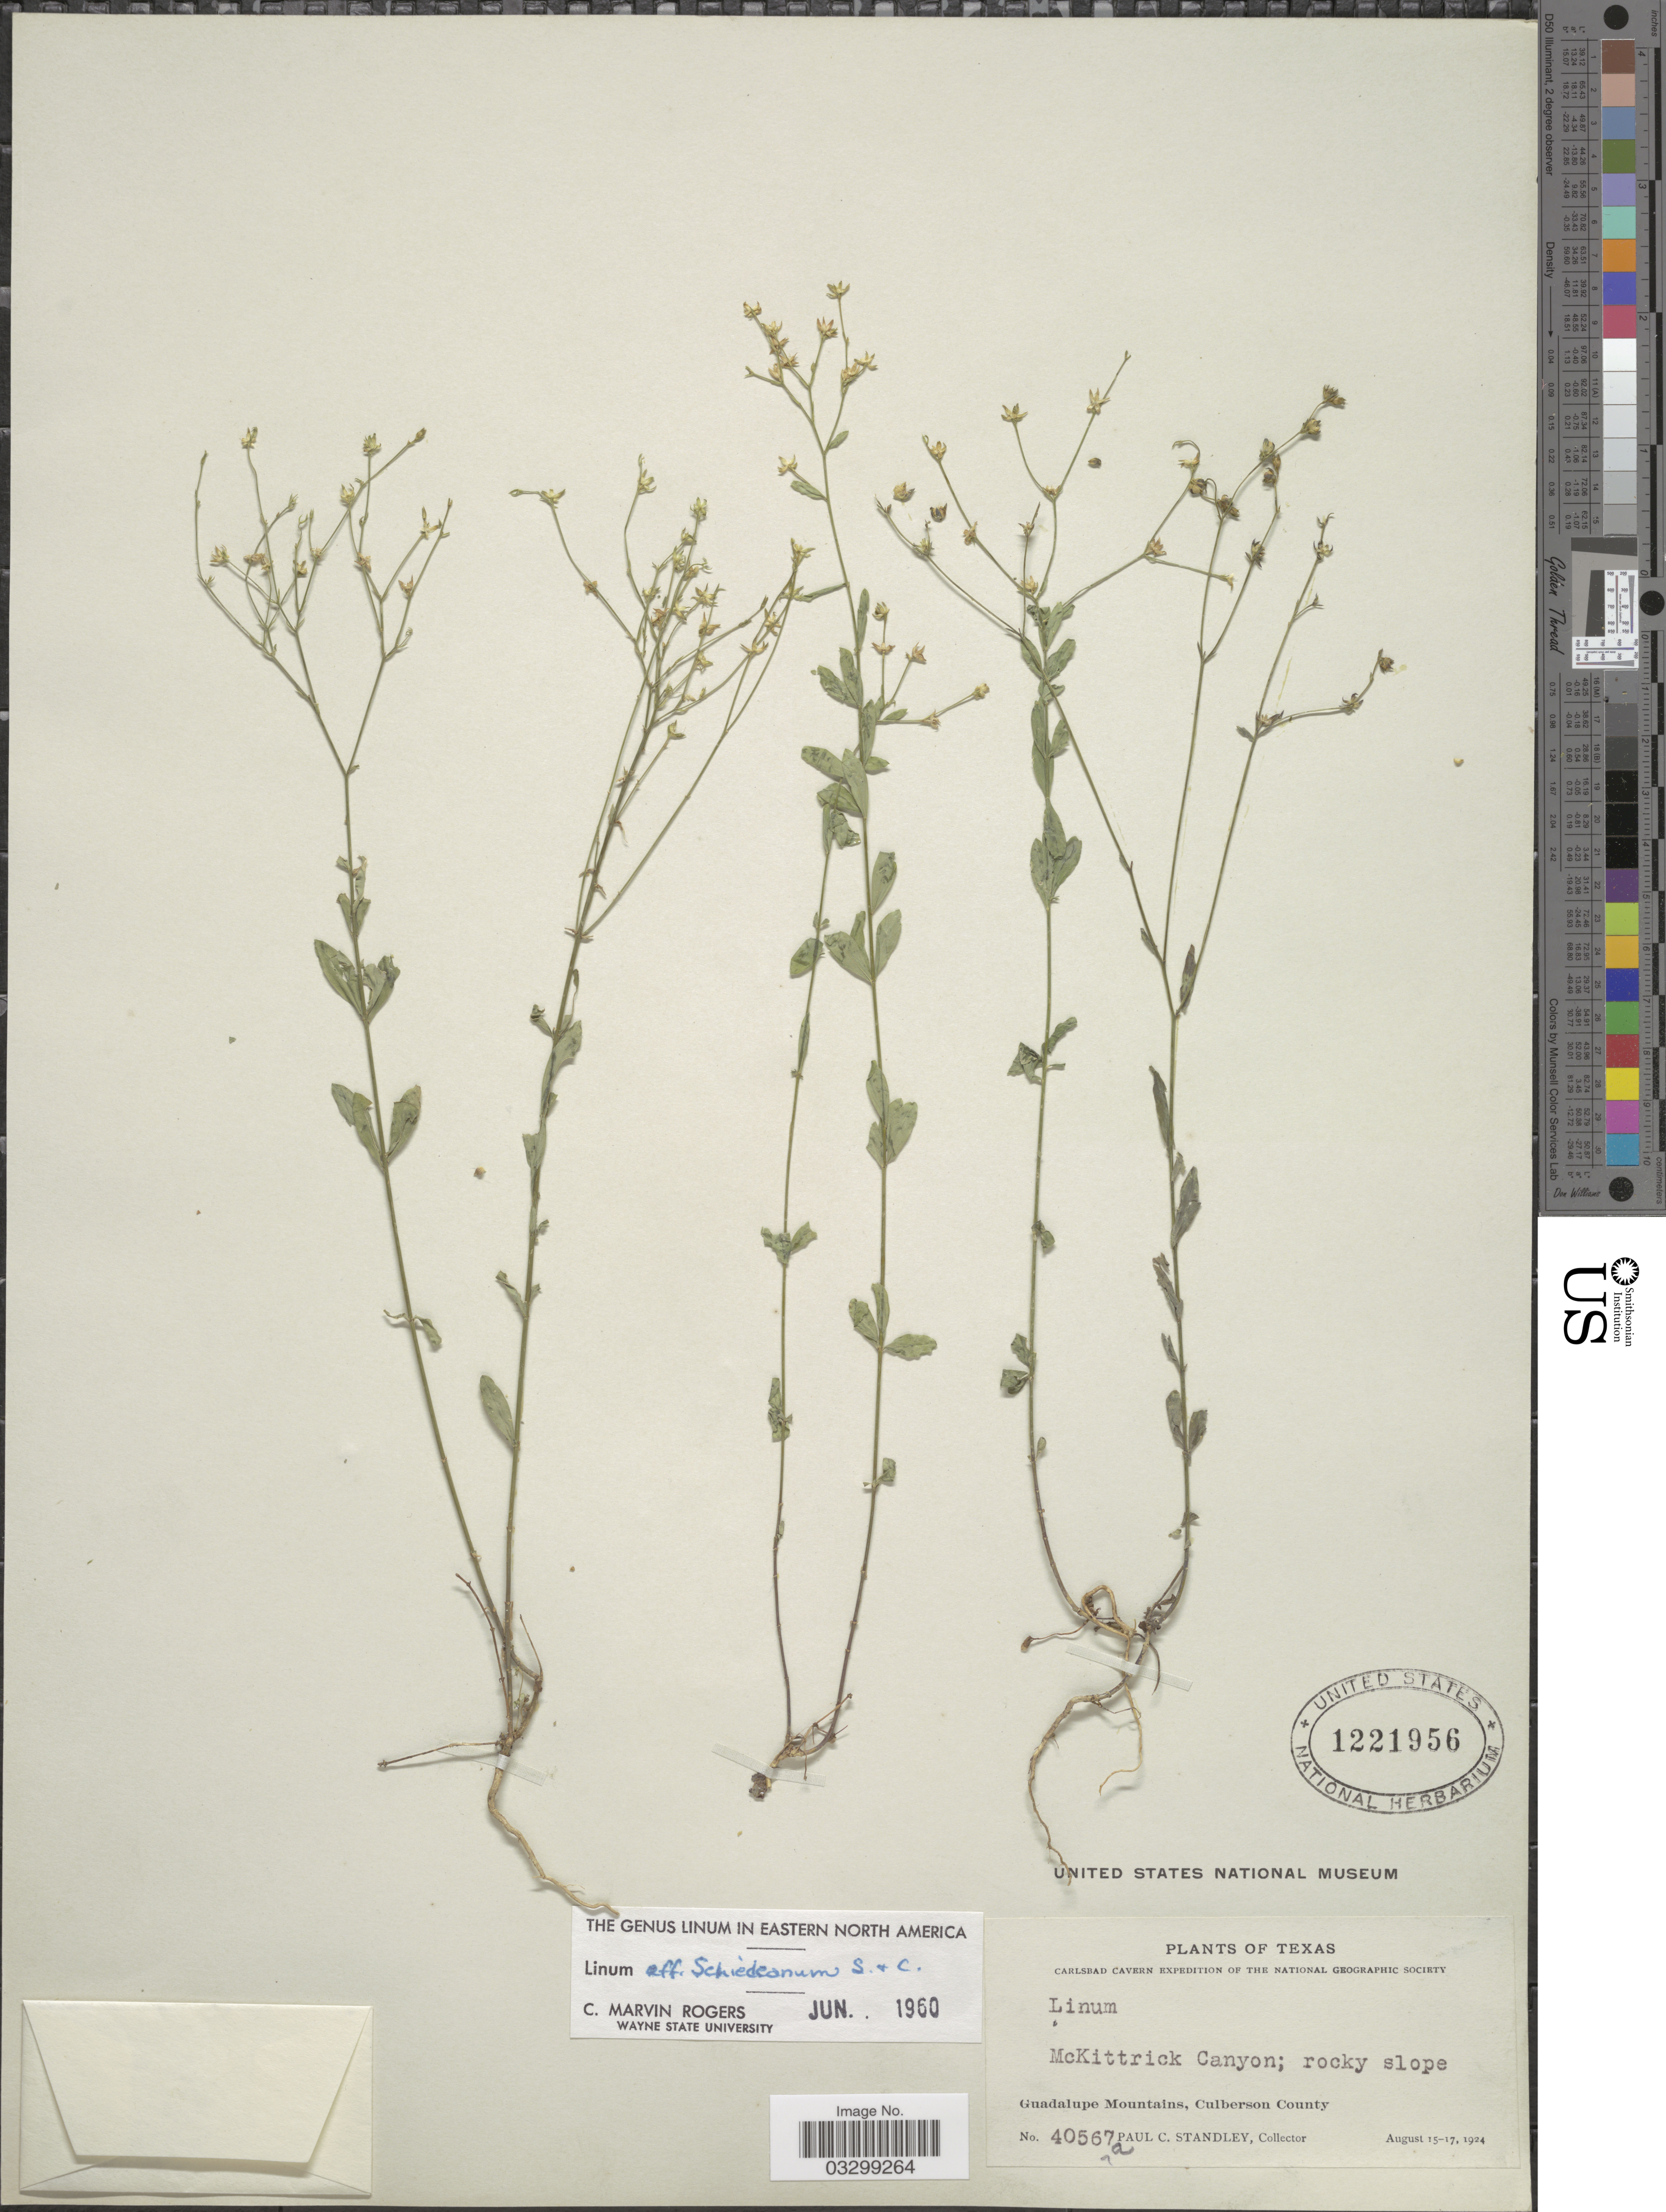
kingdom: Plantae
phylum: Tracheophyta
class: Magnoliopsida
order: Malpighiales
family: Linaceae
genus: Linum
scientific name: Linum schiedeanum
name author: Schltdl. & Cham.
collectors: P. C. Standley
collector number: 40567a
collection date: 1924-08-15/1924-08-17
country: United States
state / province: Texas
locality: McKittrick Canyon. Guadalupe Mountains, Culberson County.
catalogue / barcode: US 1221956